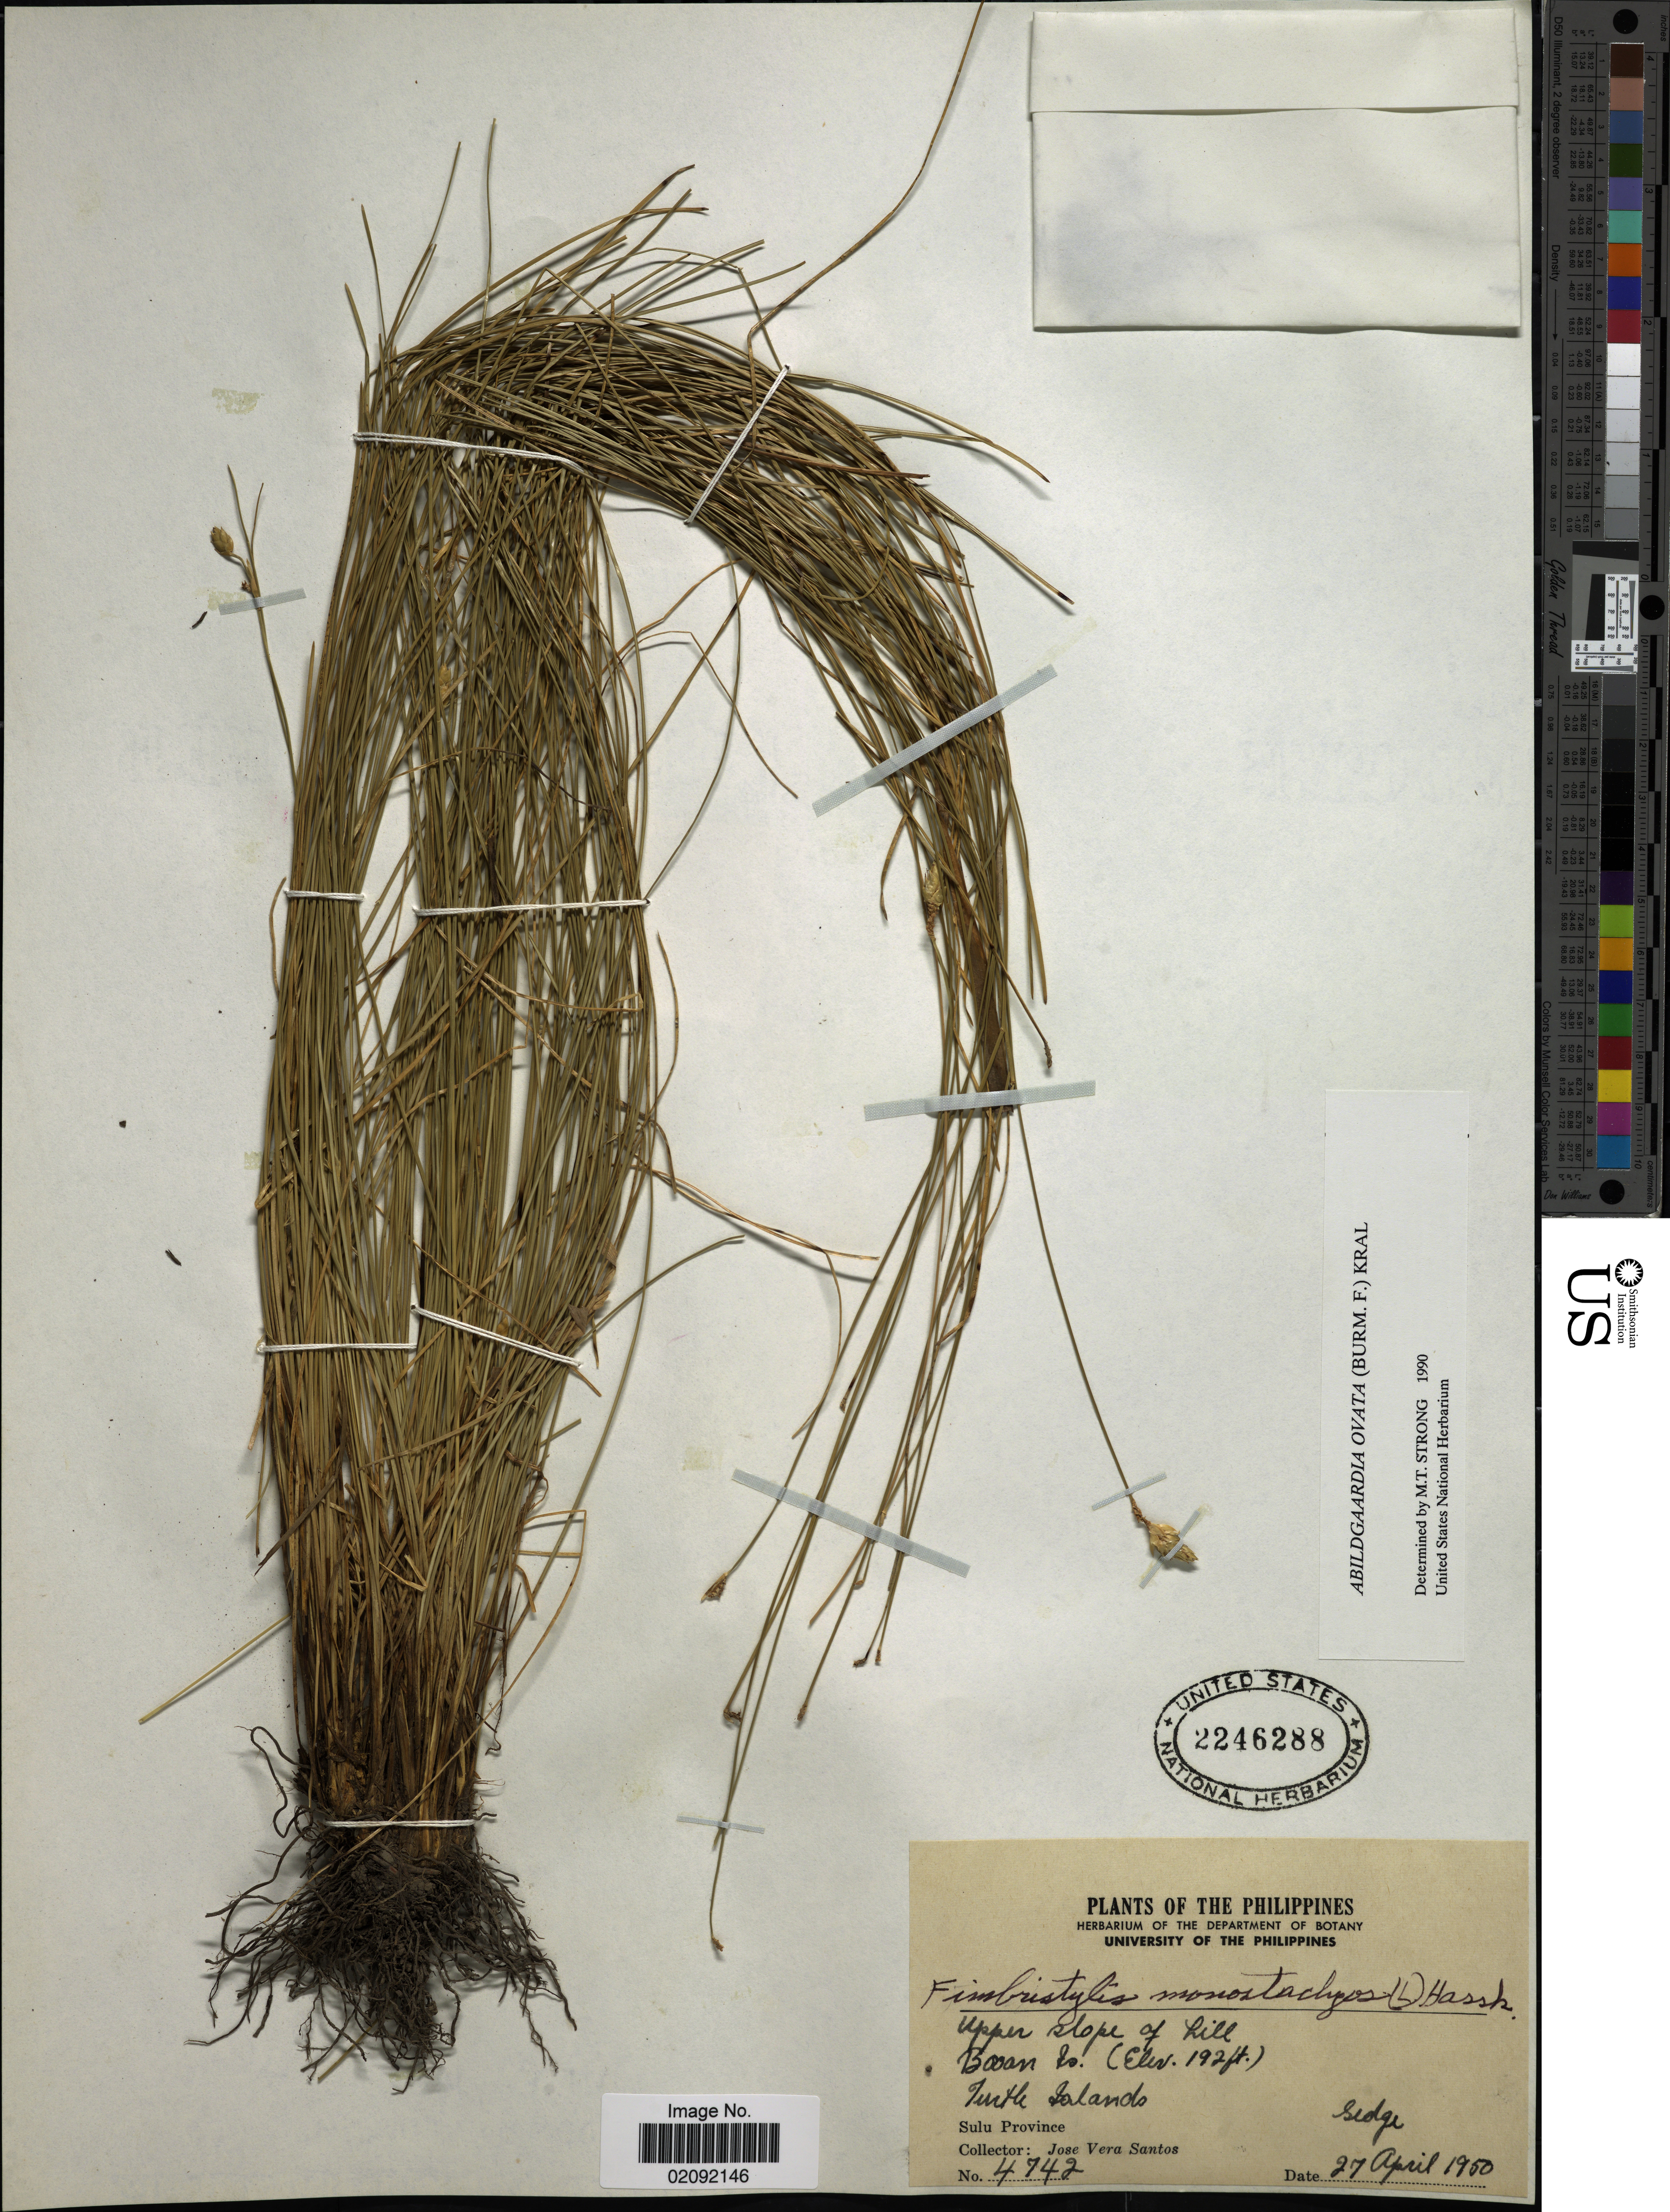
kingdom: Plantae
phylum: Tracheophyta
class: Liliopsida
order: Poales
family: Cyperaceae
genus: Abildgaardia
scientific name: Abildgaardia ovata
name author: (Burm. f.) Kral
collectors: J. V. Santos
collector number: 4742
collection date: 1950-04-27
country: Philippines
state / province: Muslim Mindanao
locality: Upper slope of Hill, Booan Is., Turtle Islands, Sulu Province.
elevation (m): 59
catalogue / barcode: US 2246288